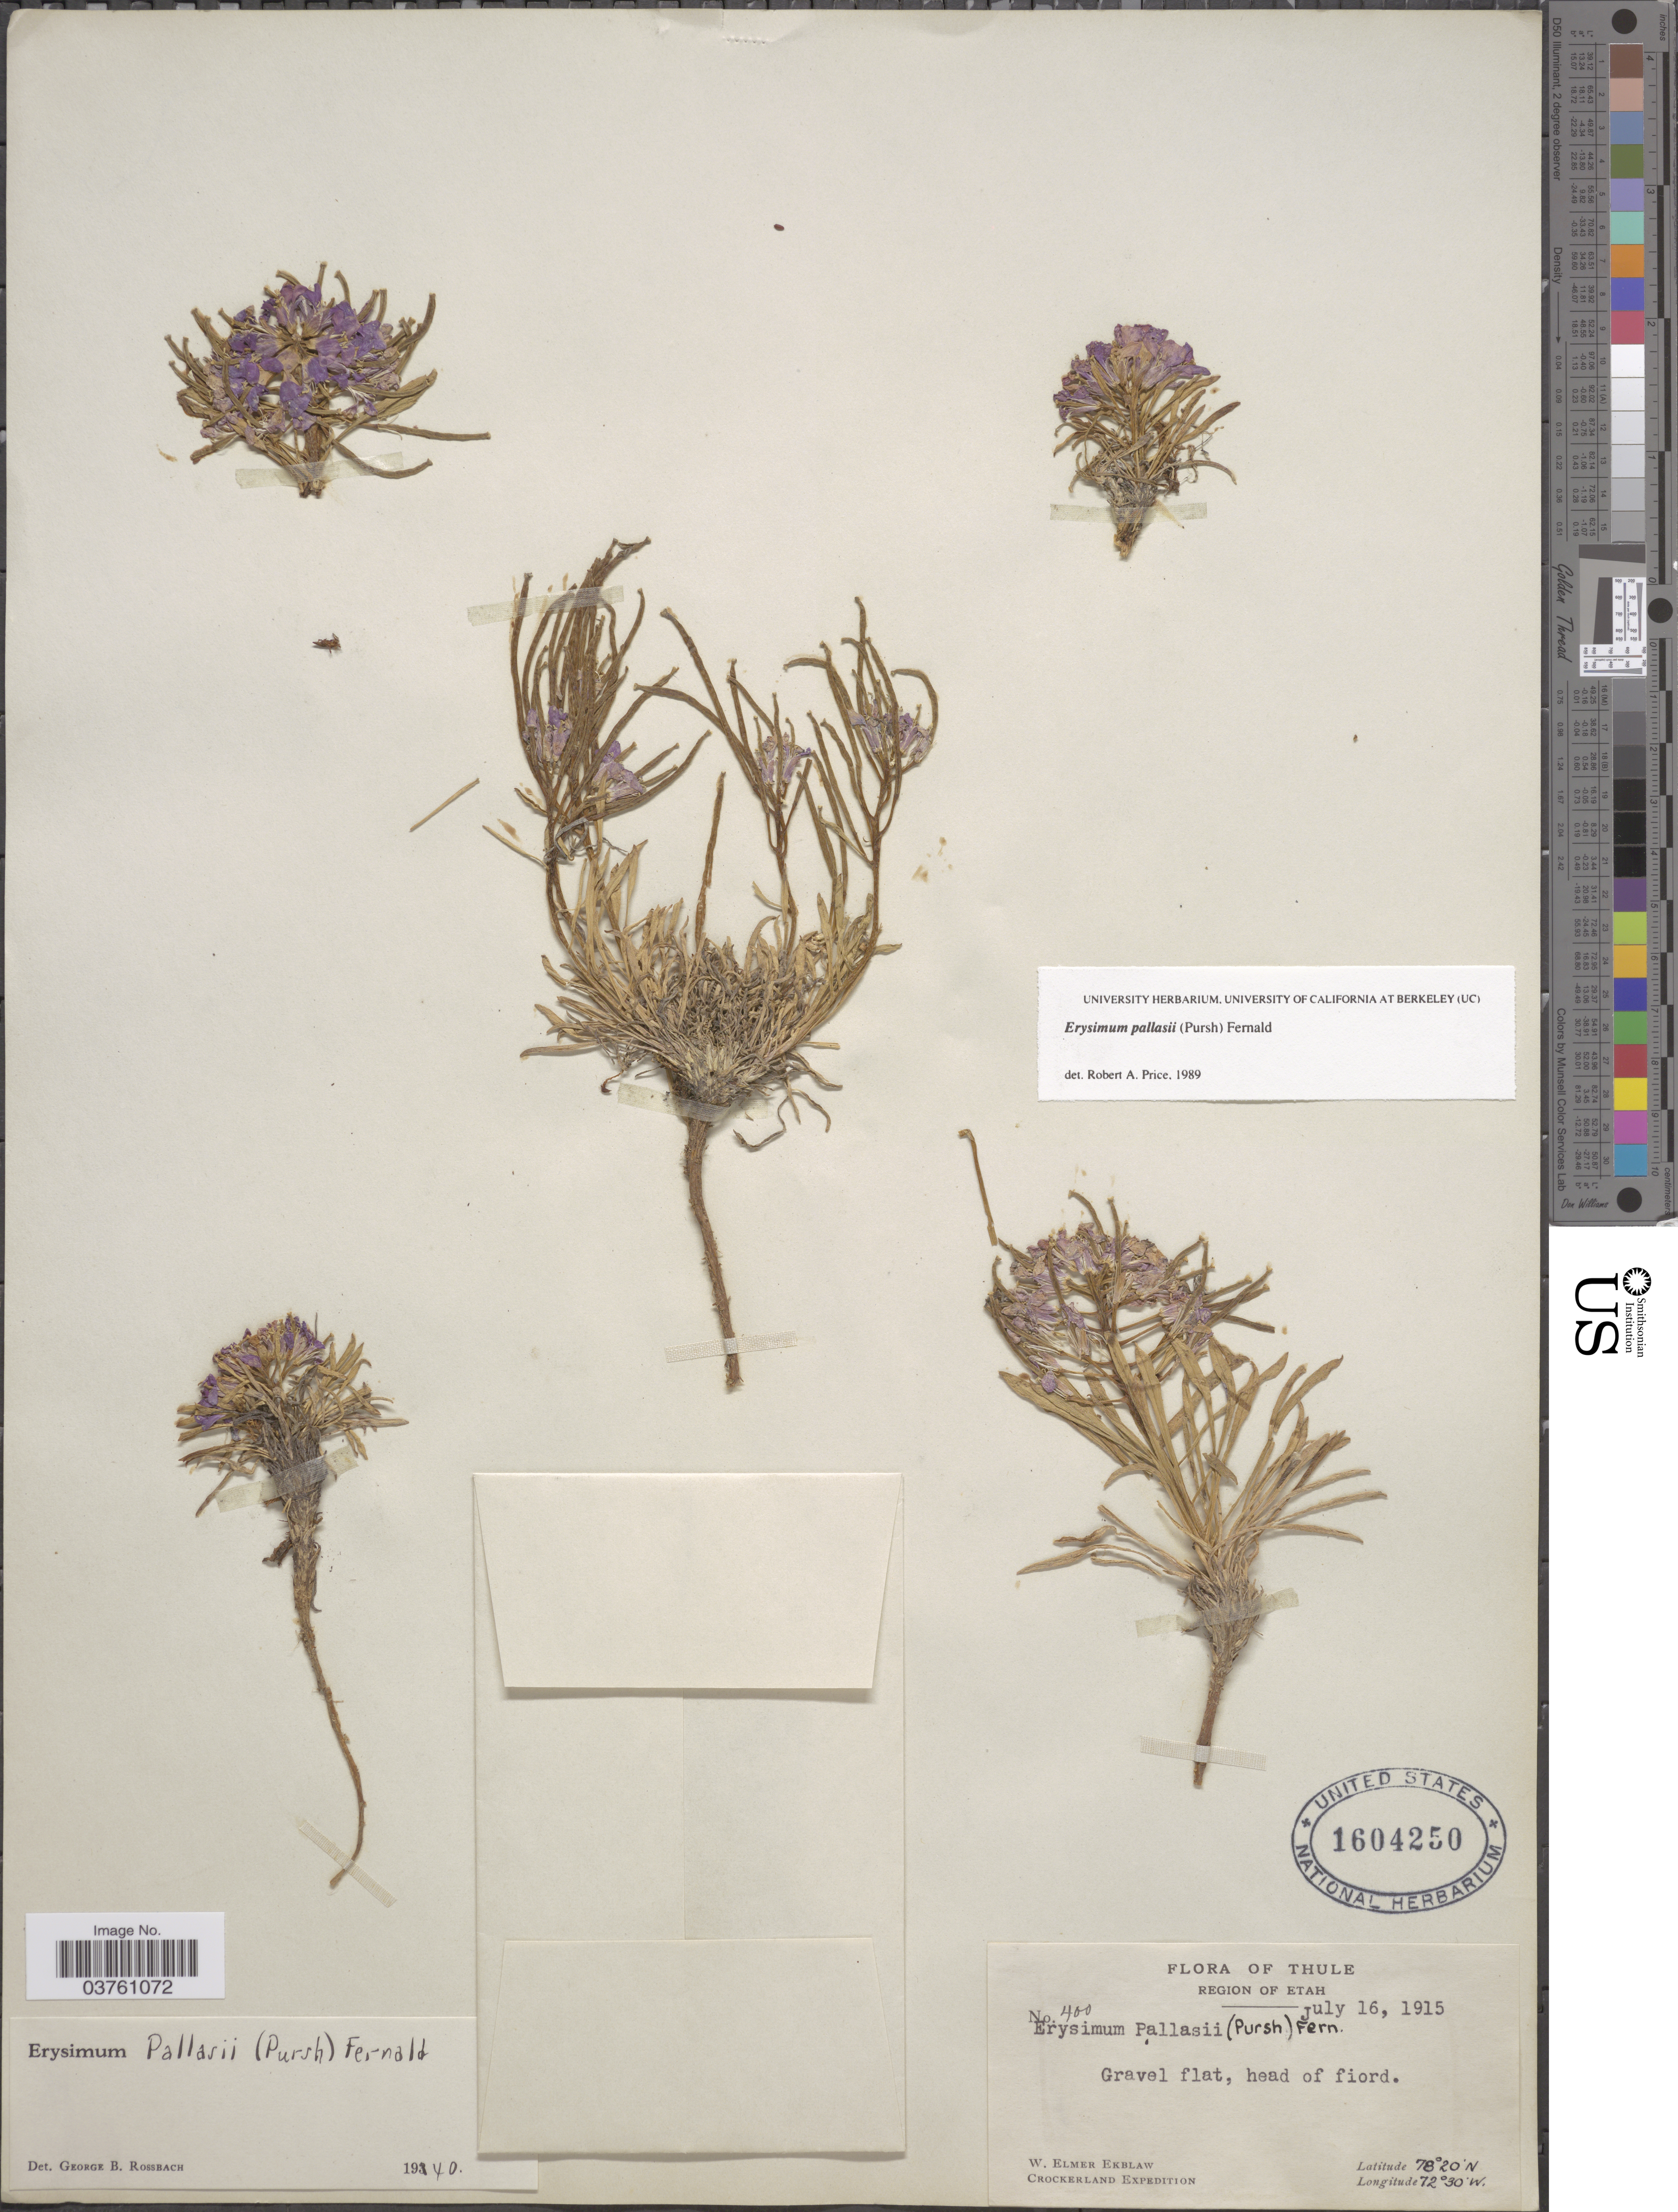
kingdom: Plantae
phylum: Tracheophyta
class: Magnoliopsida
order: Brassicales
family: Brassicaceae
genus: Erysimum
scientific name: Erysimum pallasii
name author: (Pursh) Fernald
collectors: W. Ekblaw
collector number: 400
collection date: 1915-07-16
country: Greenland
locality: Thule. Region of Etah. Gravel flat, head of fiord. Crockerland [unsure placement].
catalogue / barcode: US 1604250